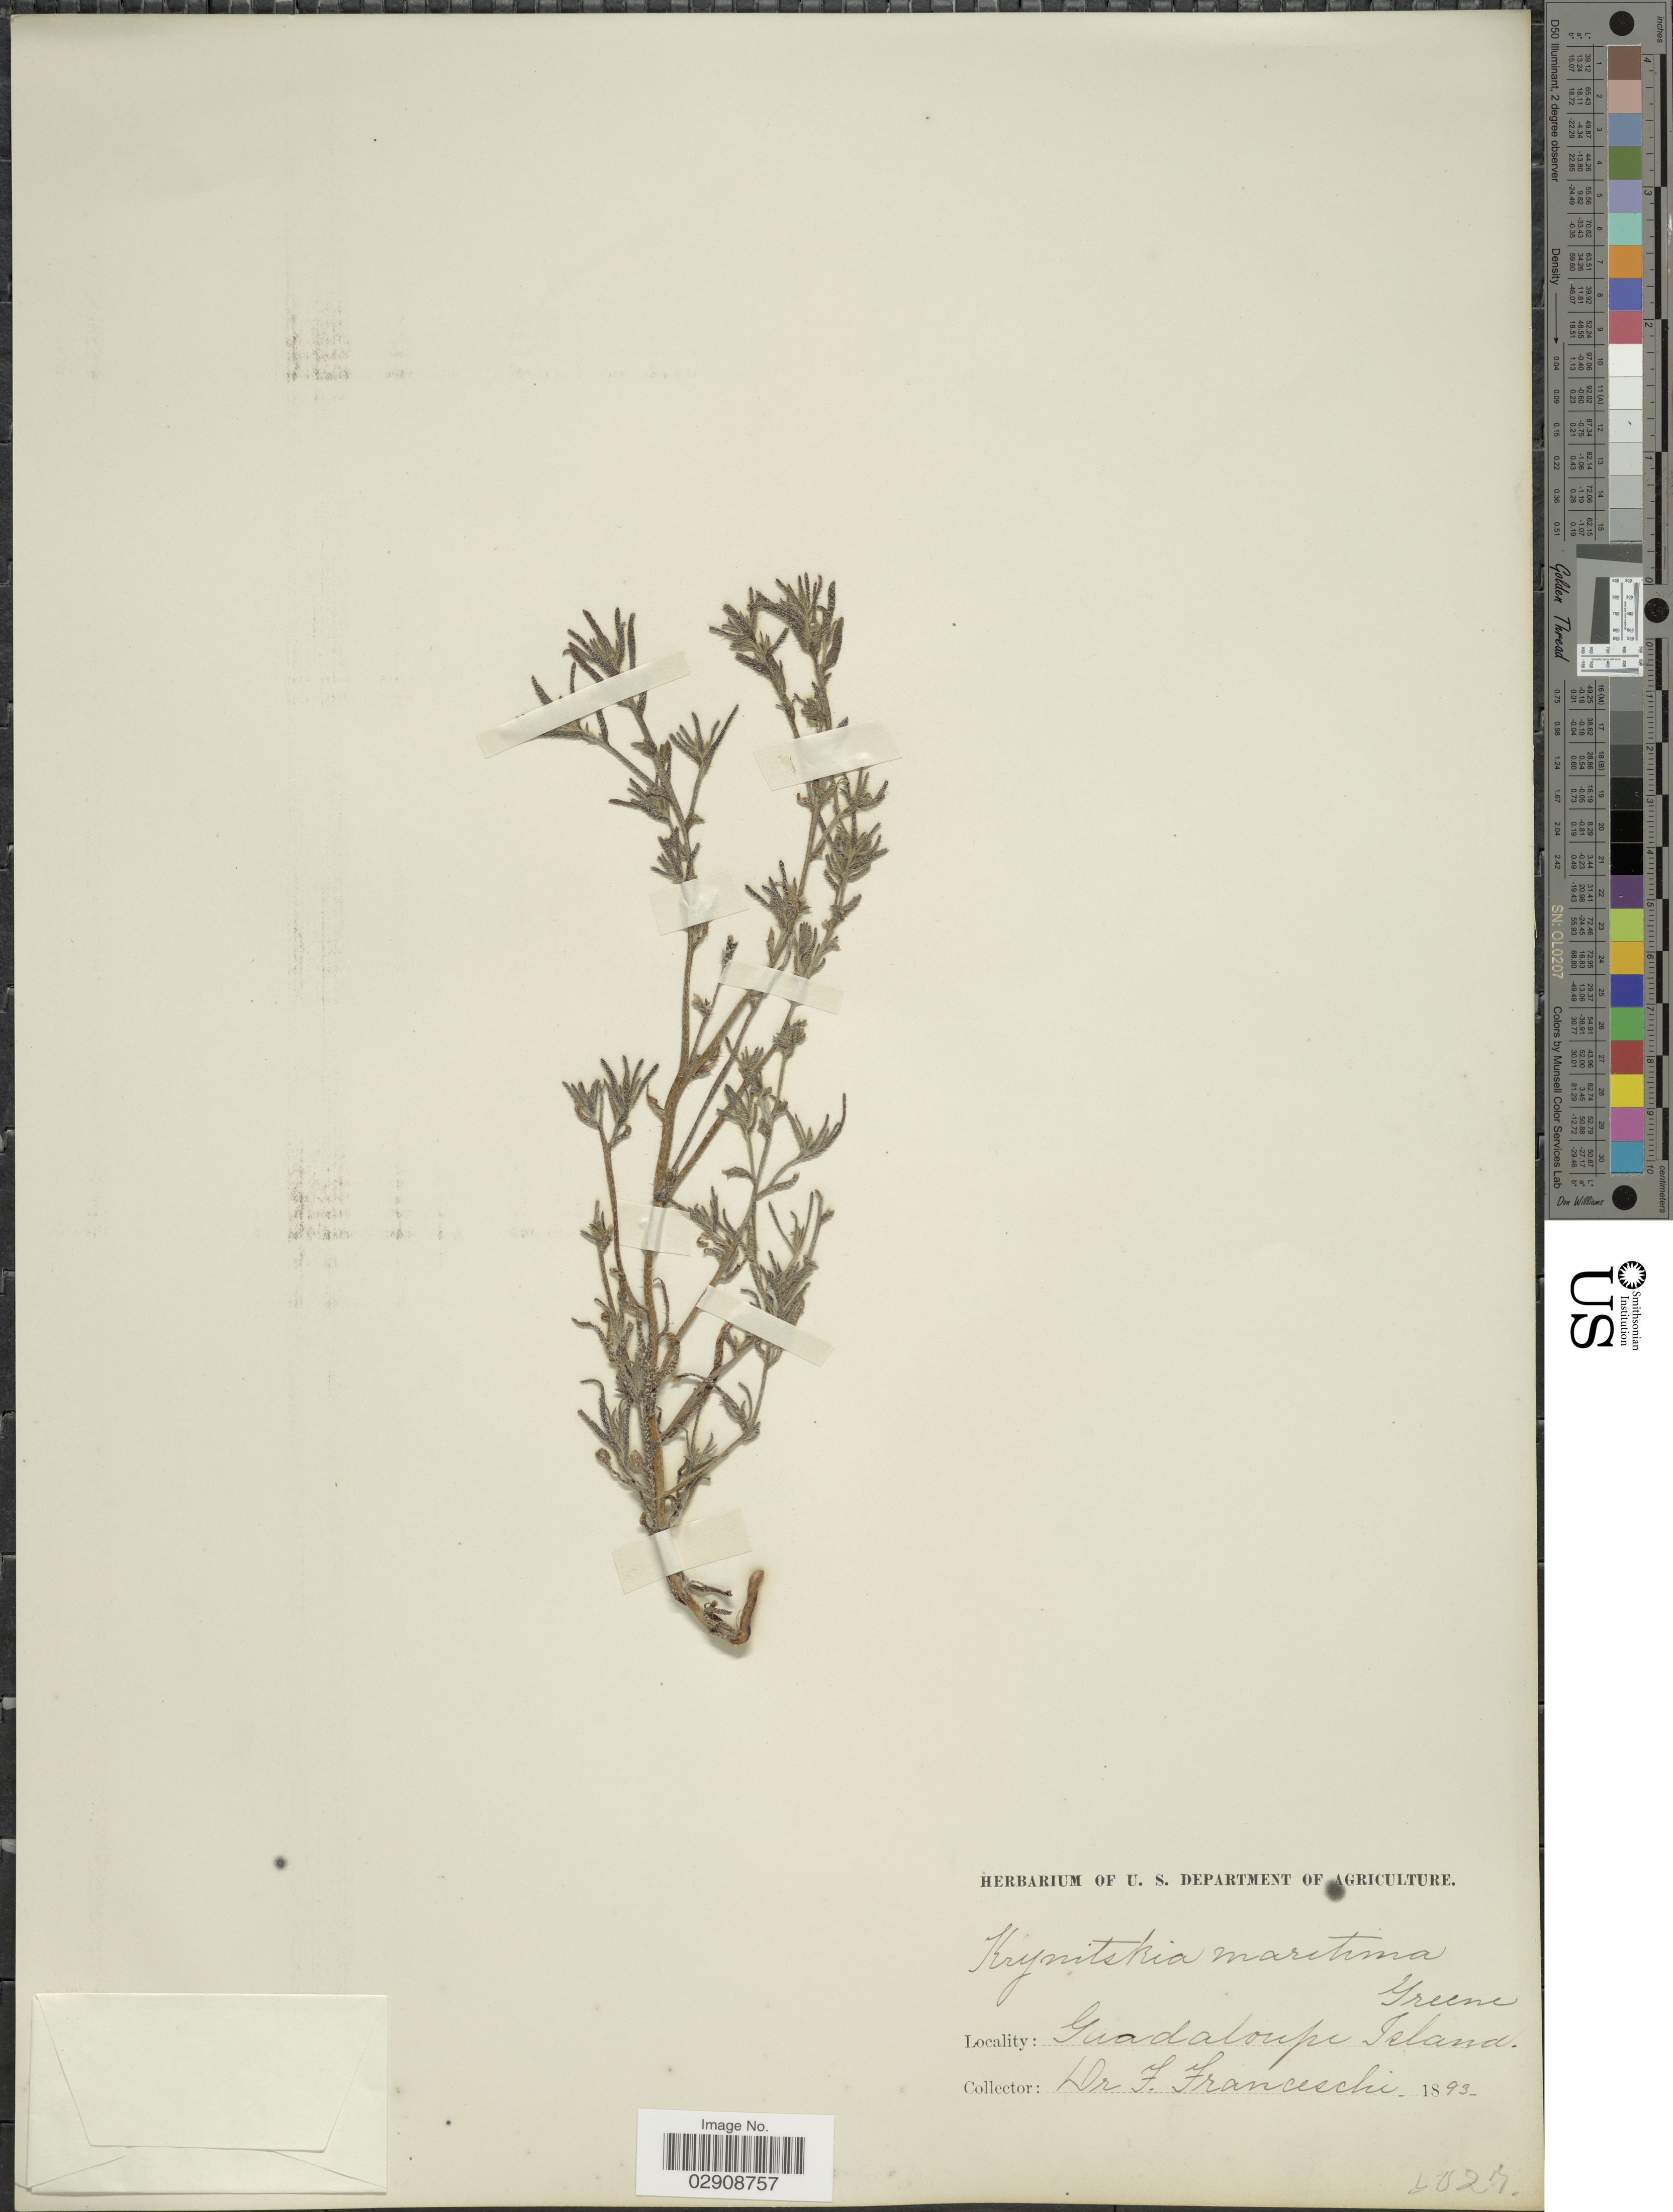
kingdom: Plantae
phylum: Tracheophyta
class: Magnoliopsida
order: Boraginales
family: Boraginaceae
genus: Cryptantha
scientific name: Cryptantha maritima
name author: (Greene) Greene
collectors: F. Franceschi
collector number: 5027?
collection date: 1893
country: Mexico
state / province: Baja California Norte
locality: Guadaloupe Island.